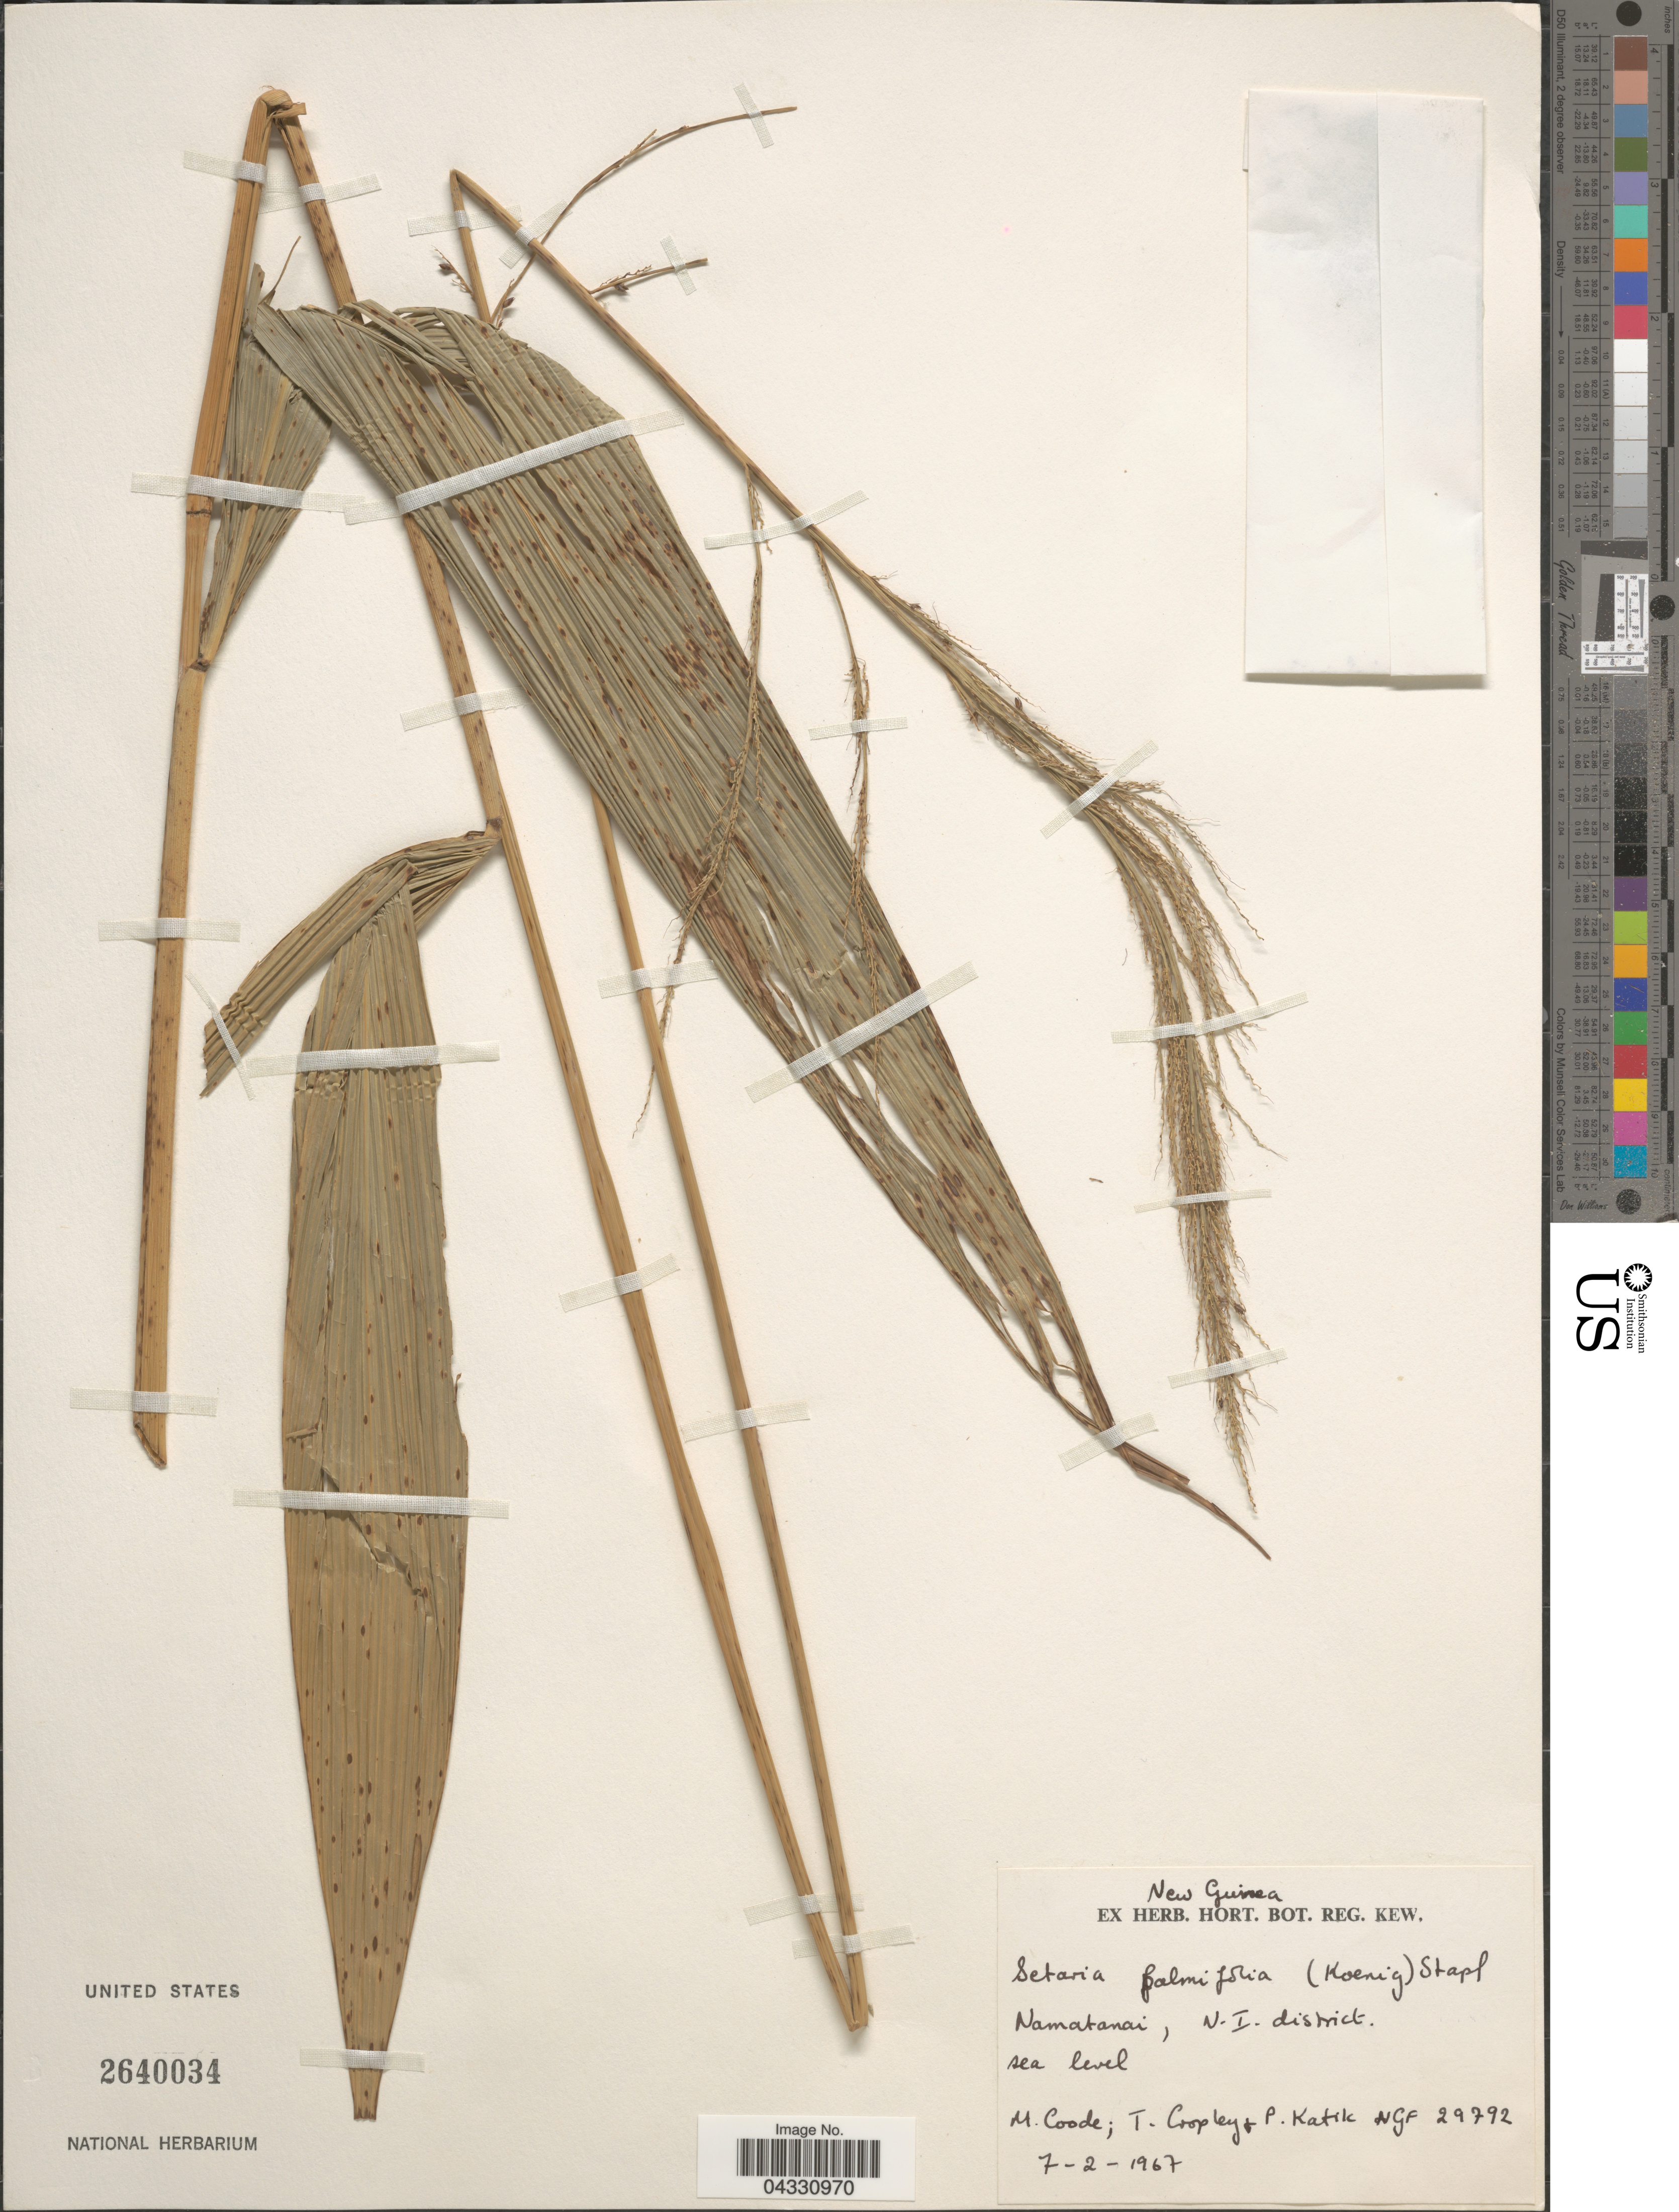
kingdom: Plantae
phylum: Tracheophyta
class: Liliopsida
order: Poales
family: Poaceae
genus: Setaria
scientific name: Setaria palmifolia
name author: (J. Koenig) Stapf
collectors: M. Coode, T. Cropley & P. Katik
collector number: NGF29792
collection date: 1967-02-07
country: Papua New Guinea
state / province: New Ireland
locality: New guinea. Namatanai, N.I. district.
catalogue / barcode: US 2640034